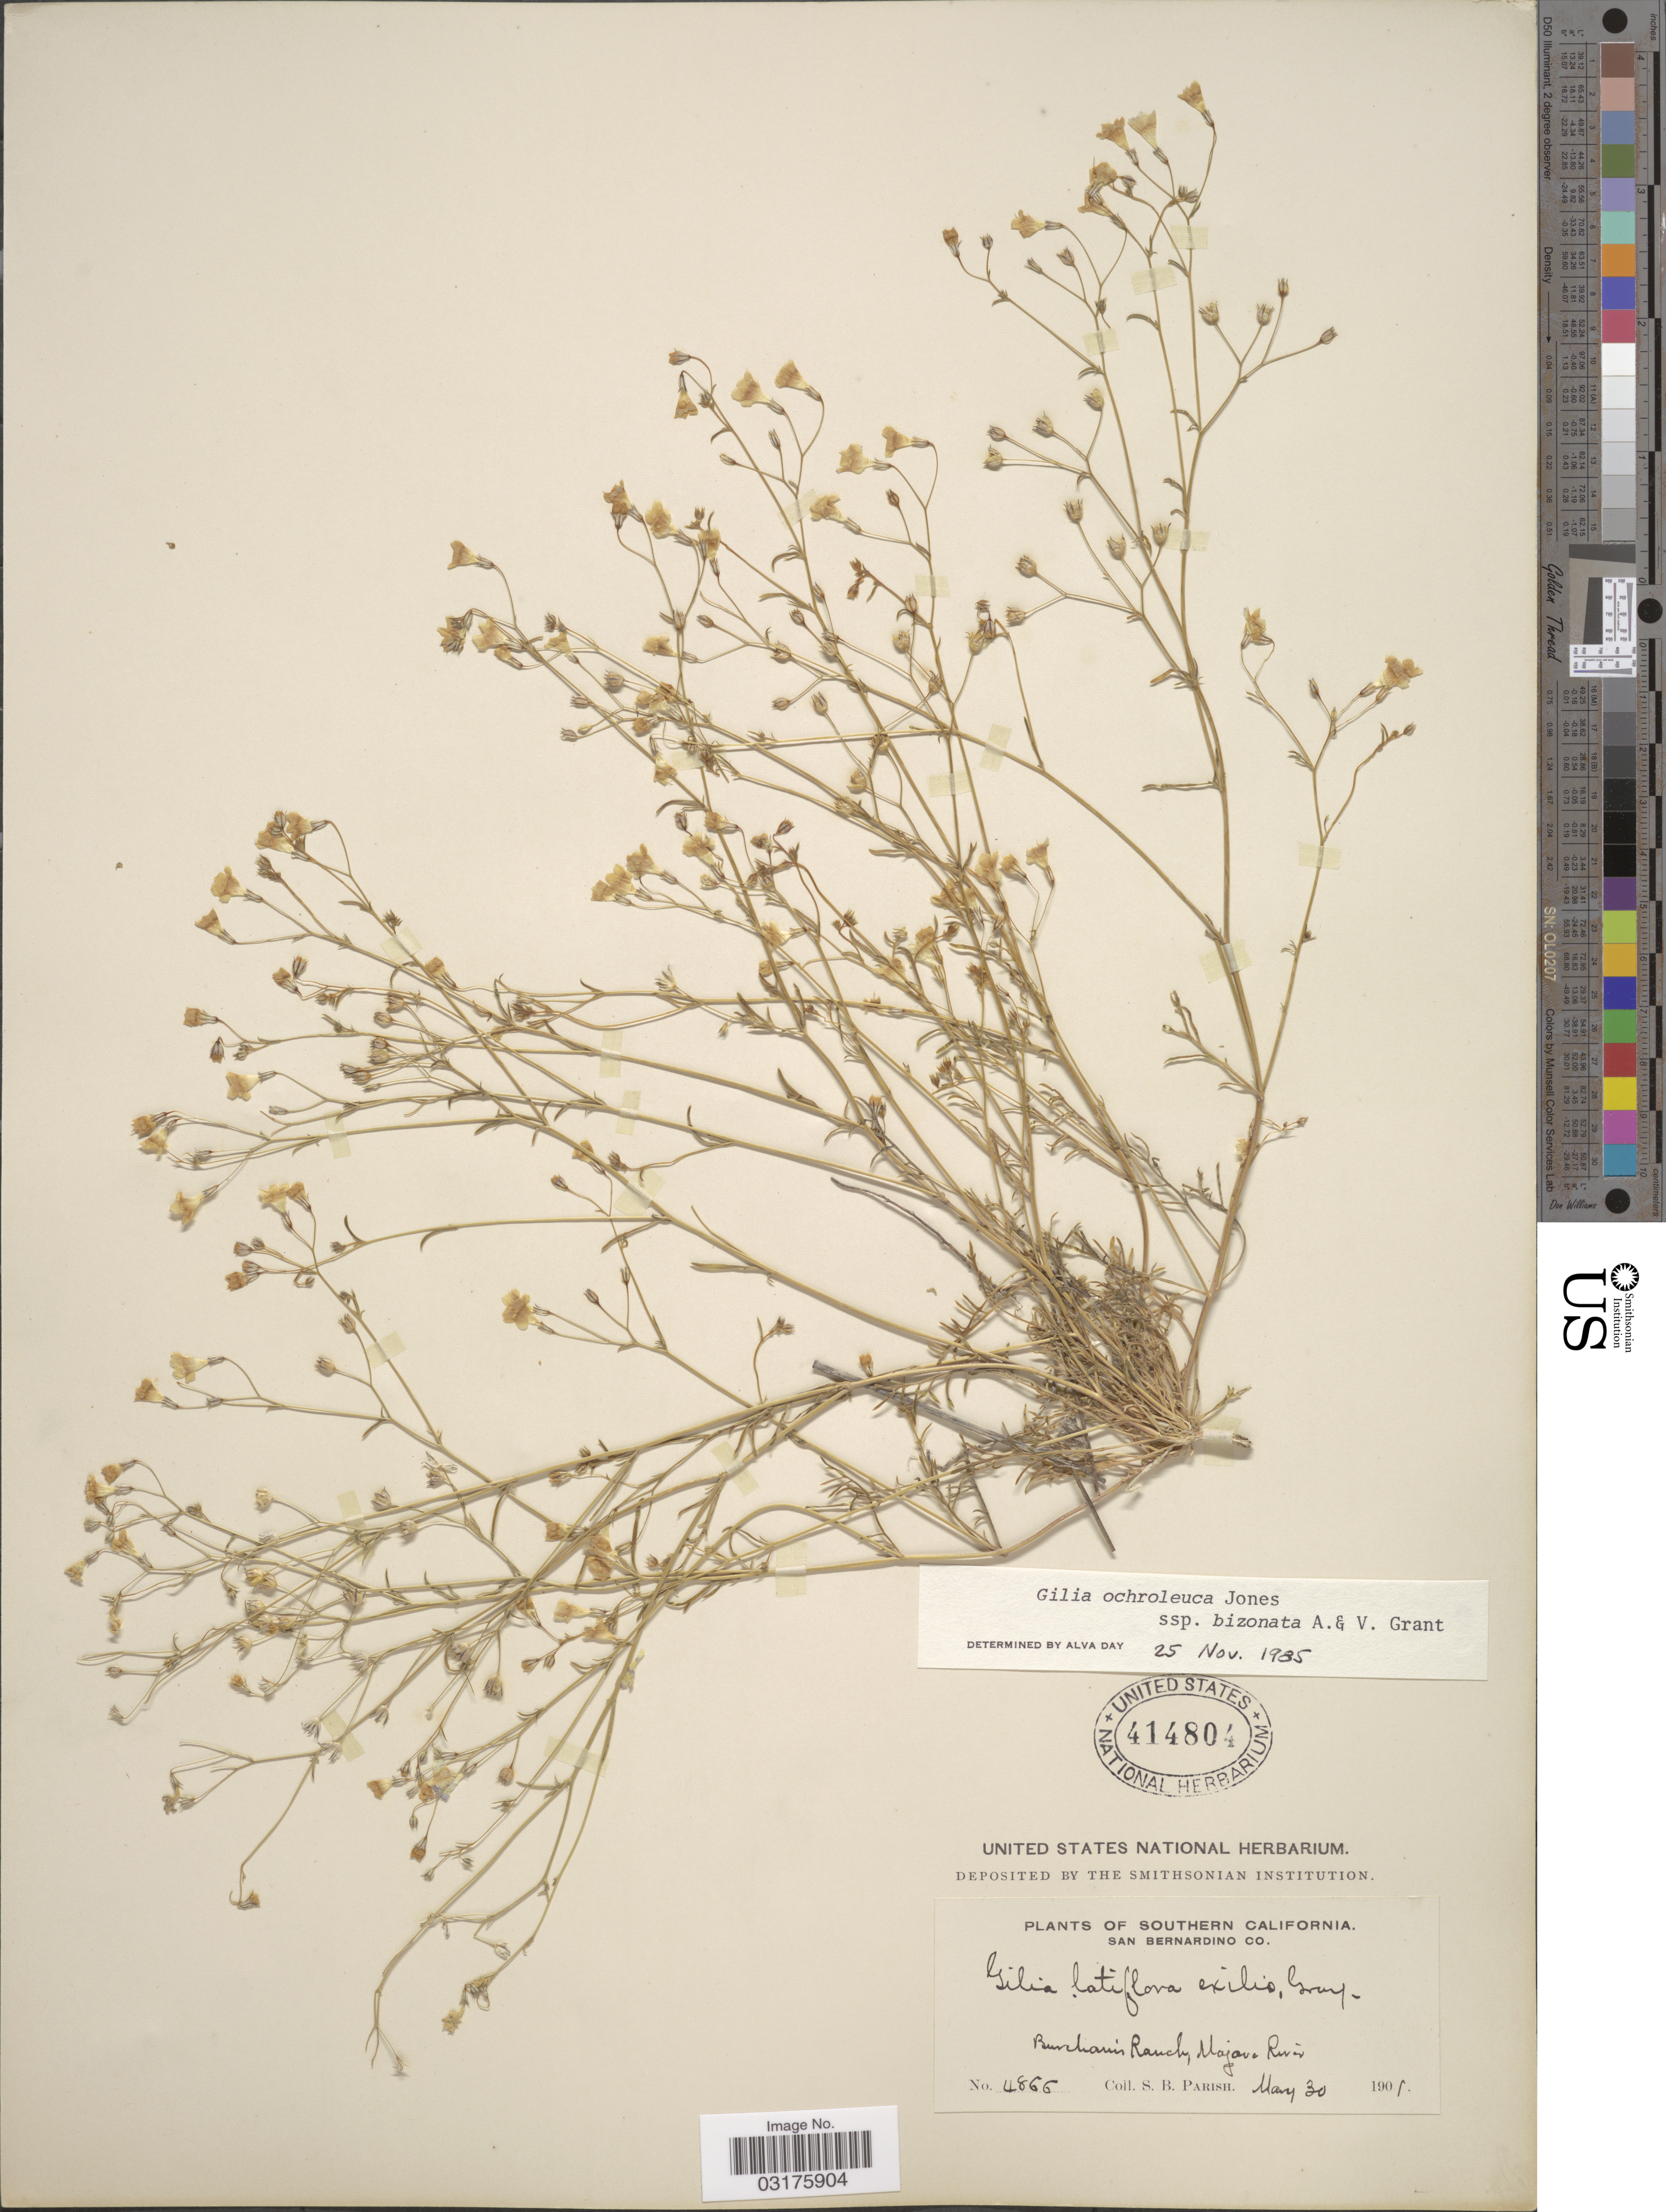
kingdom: Plantae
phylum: Tracheophyta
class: Magnoliopsida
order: Ericales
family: Polemoniaceae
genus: Gilia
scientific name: Gilia ochroleuca subsp. bizonata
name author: A.D. Grant & V.E. Grant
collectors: S. B. Parish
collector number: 4866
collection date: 1901-05-30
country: United States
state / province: California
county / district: San Bernardino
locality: Southern California, San Bernardino Co., Burcham's Ranch, Mojave River.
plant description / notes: No precise locality correction needed. Filled county field.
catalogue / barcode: US 414804